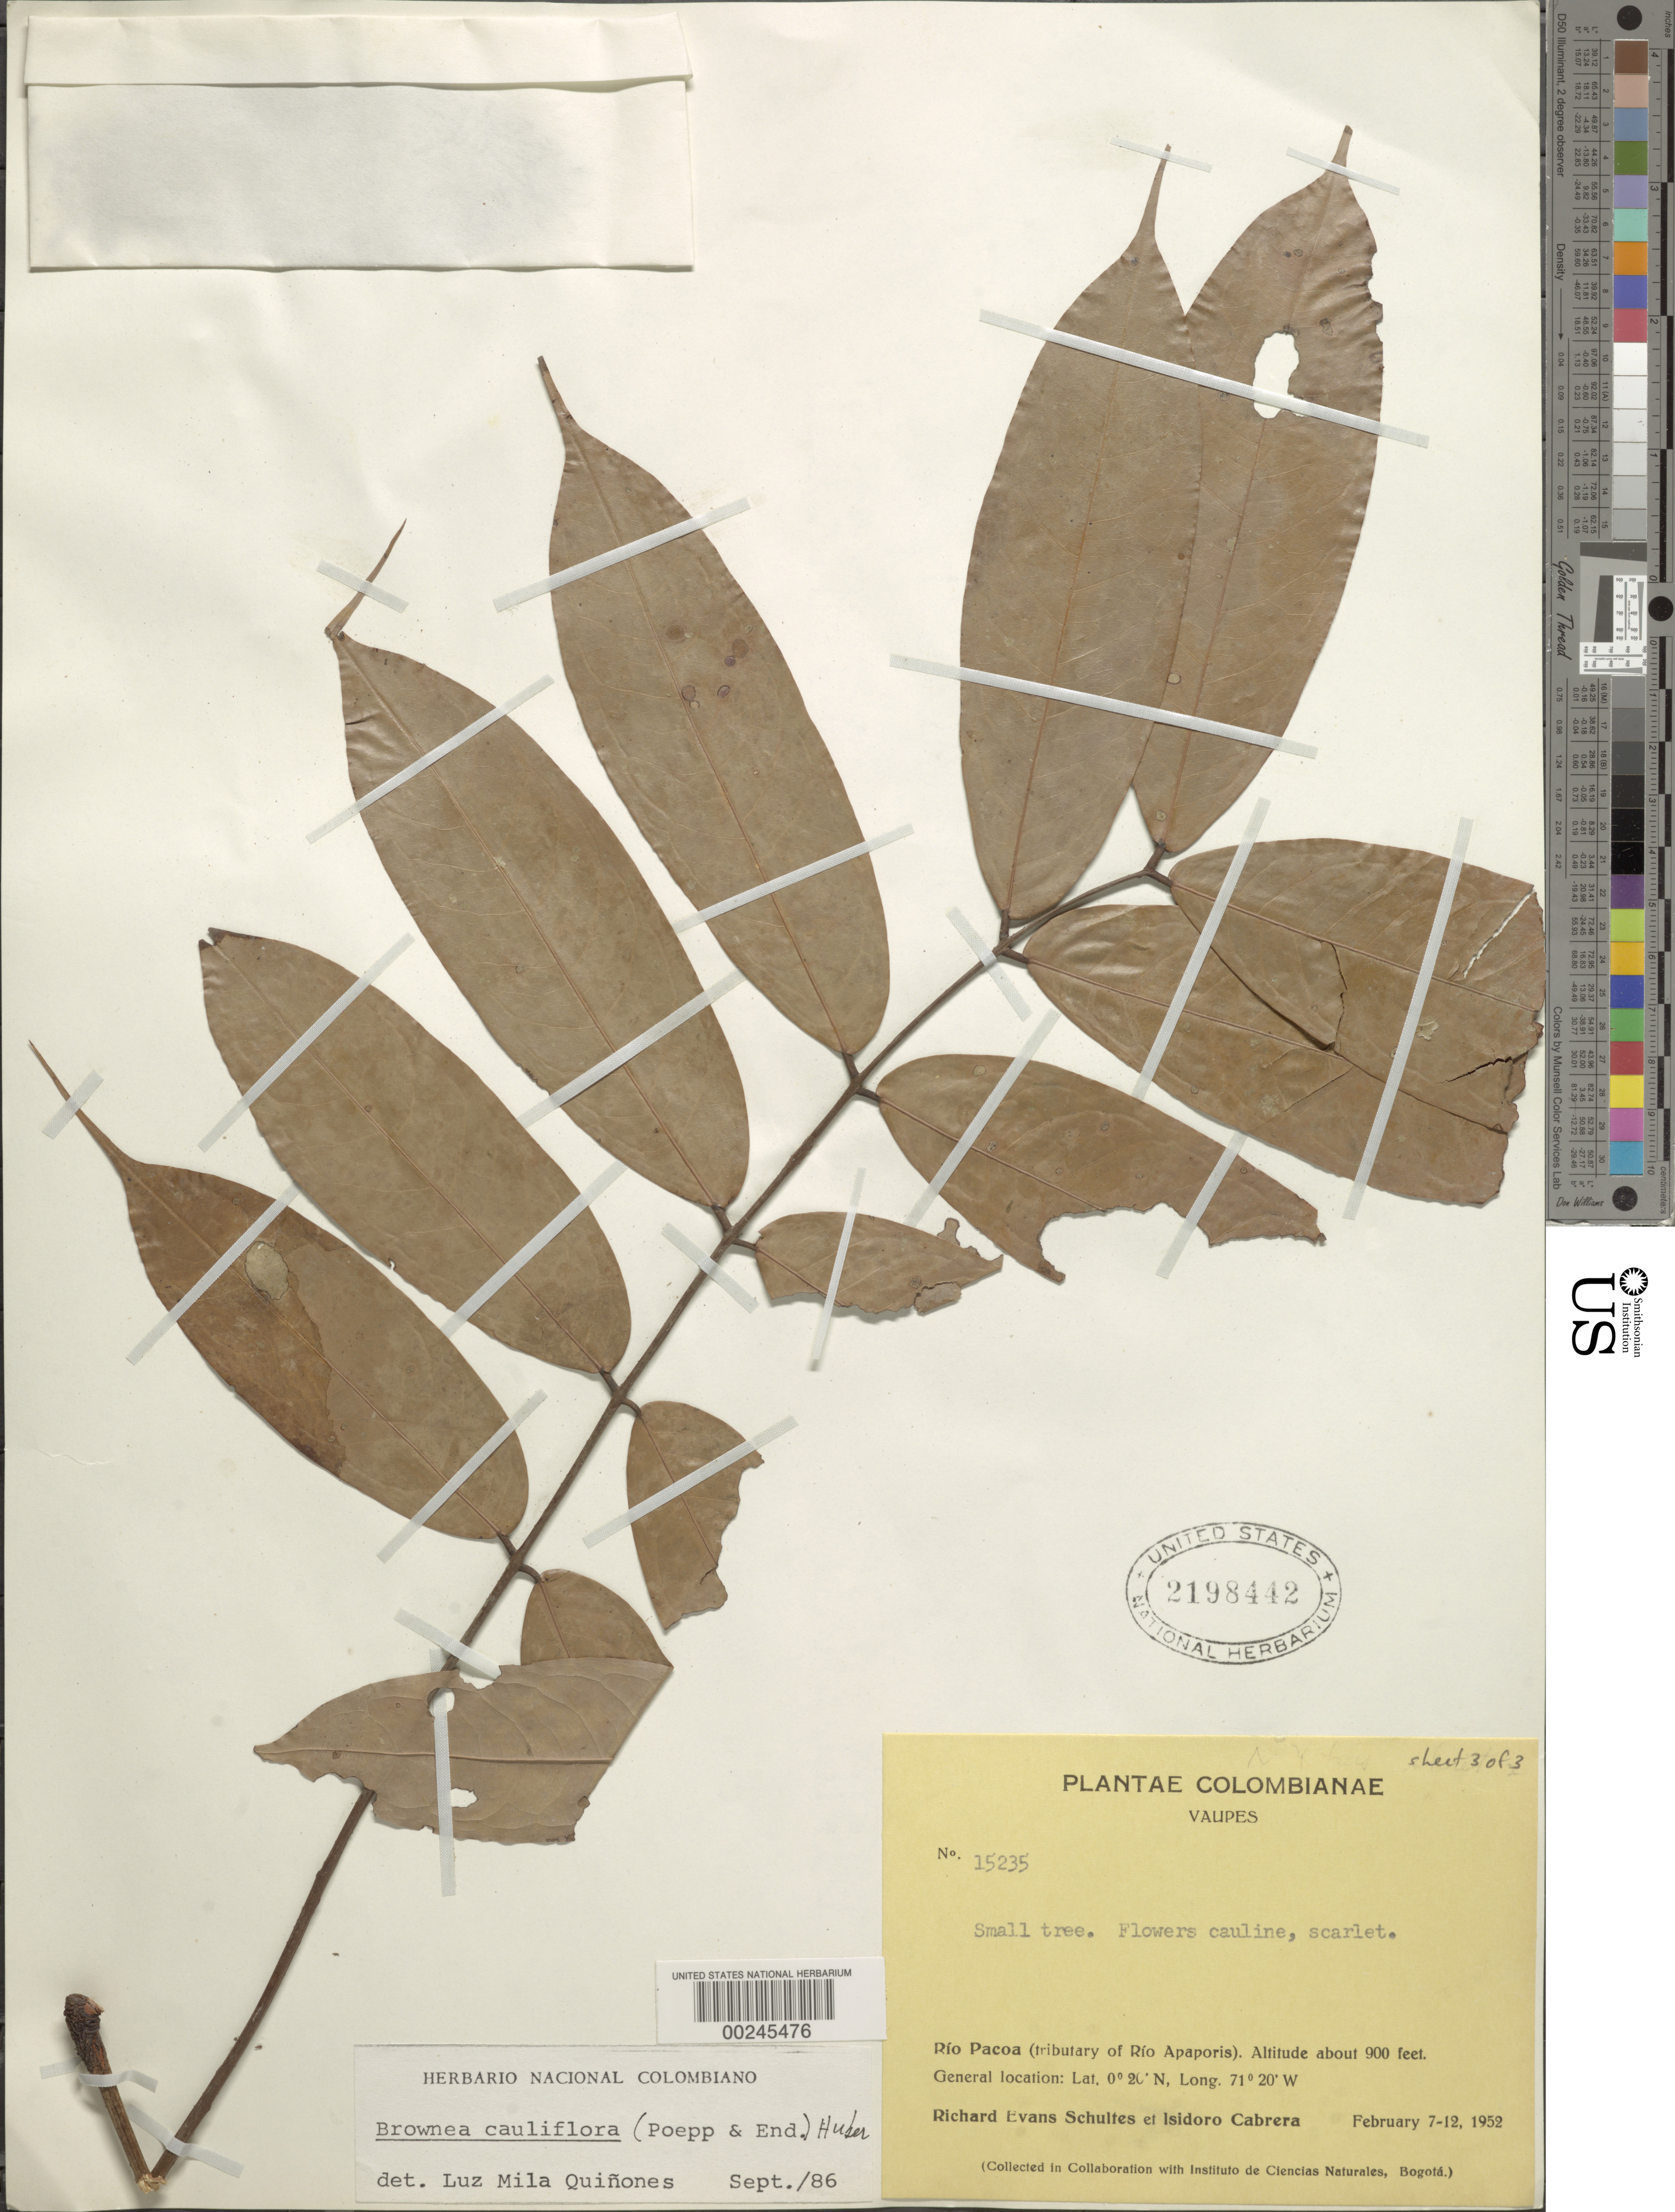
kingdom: Plantae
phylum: Tracheophyta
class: Magnoliopsida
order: Fabales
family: Fabaceae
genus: Brownea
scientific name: Brownea cauliflora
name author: Poepp.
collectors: R. E. Schultes & I. Cabrera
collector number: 15235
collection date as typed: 07 Feb 1952 to 12 Feb 1952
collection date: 1952-02-07/1952-02-12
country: Colombia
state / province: Vaupés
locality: Rio Pacoa (tributary Rio Apaporis)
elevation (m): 274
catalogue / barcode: US 2198442